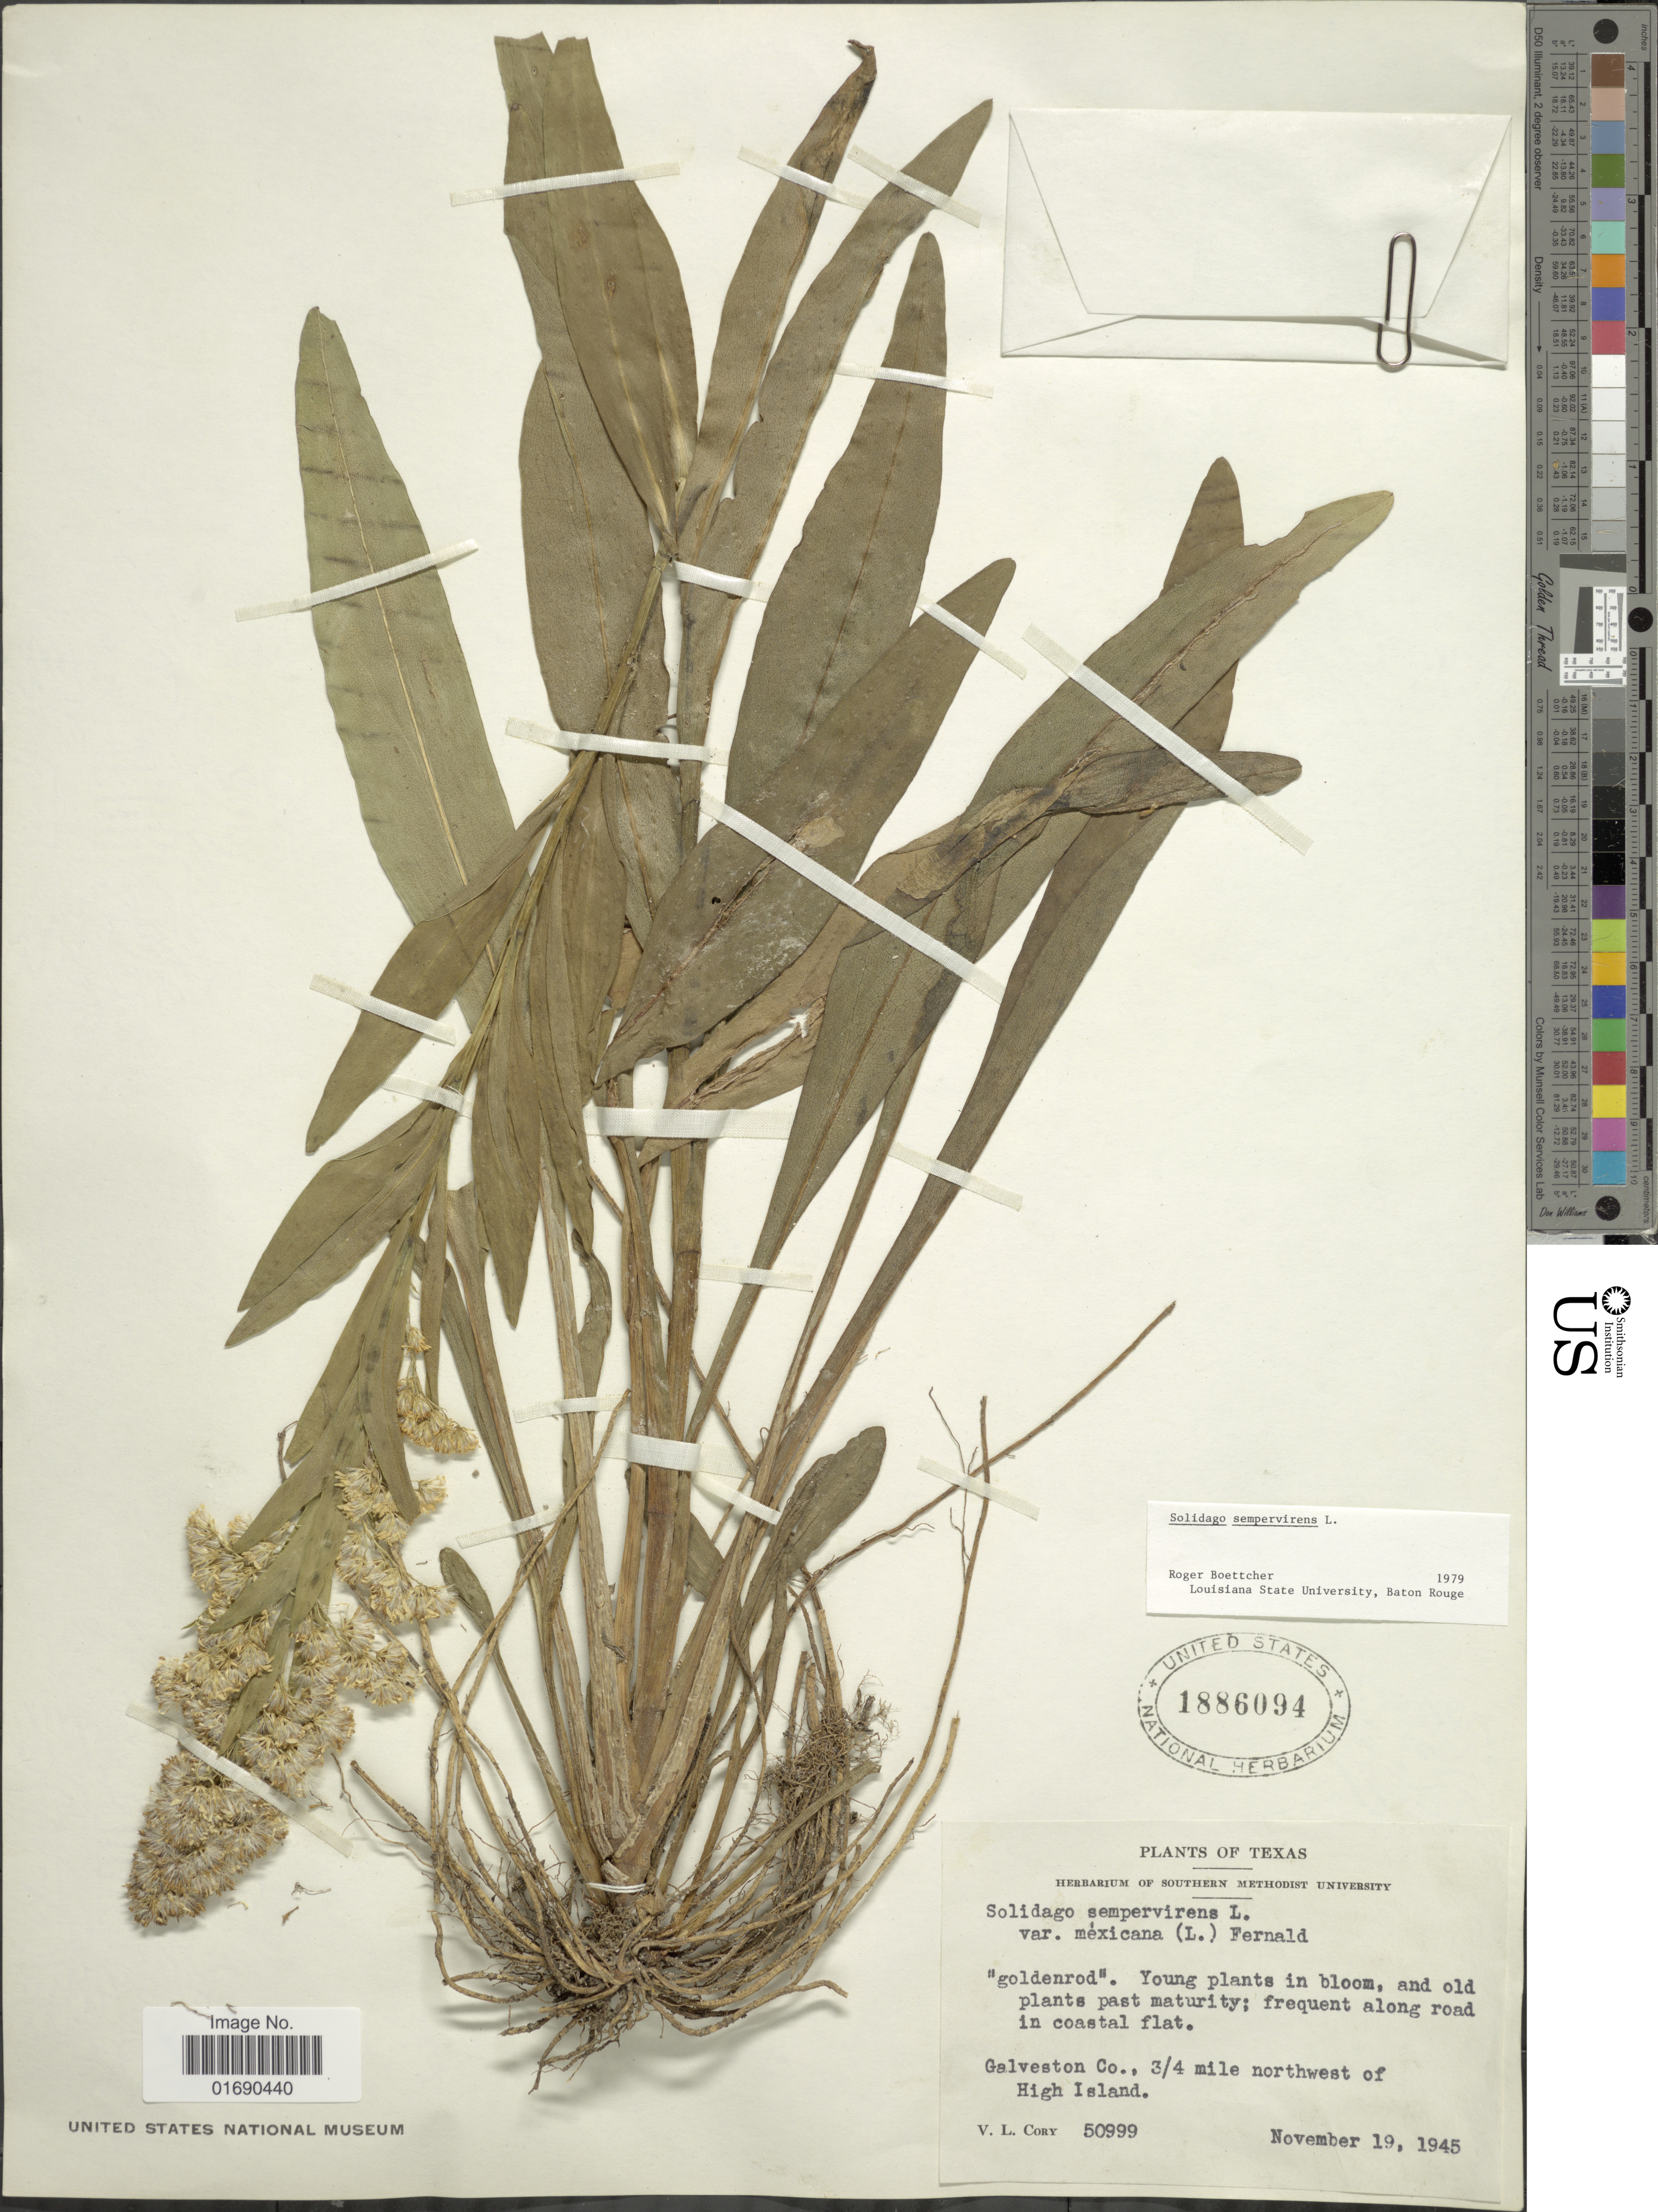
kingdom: Plantae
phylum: Tracheophyta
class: Magnoliopsida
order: Asterales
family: Asteraceae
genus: Solidago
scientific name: Solidago sempervirens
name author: L.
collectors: V. Cory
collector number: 50999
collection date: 1945-11-19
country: United States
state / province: Texas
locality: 'goldenrod'. frequent along road in coastal flat, Galveston Co., 3/4 mile northwest of High Island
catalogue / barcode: US 1886094